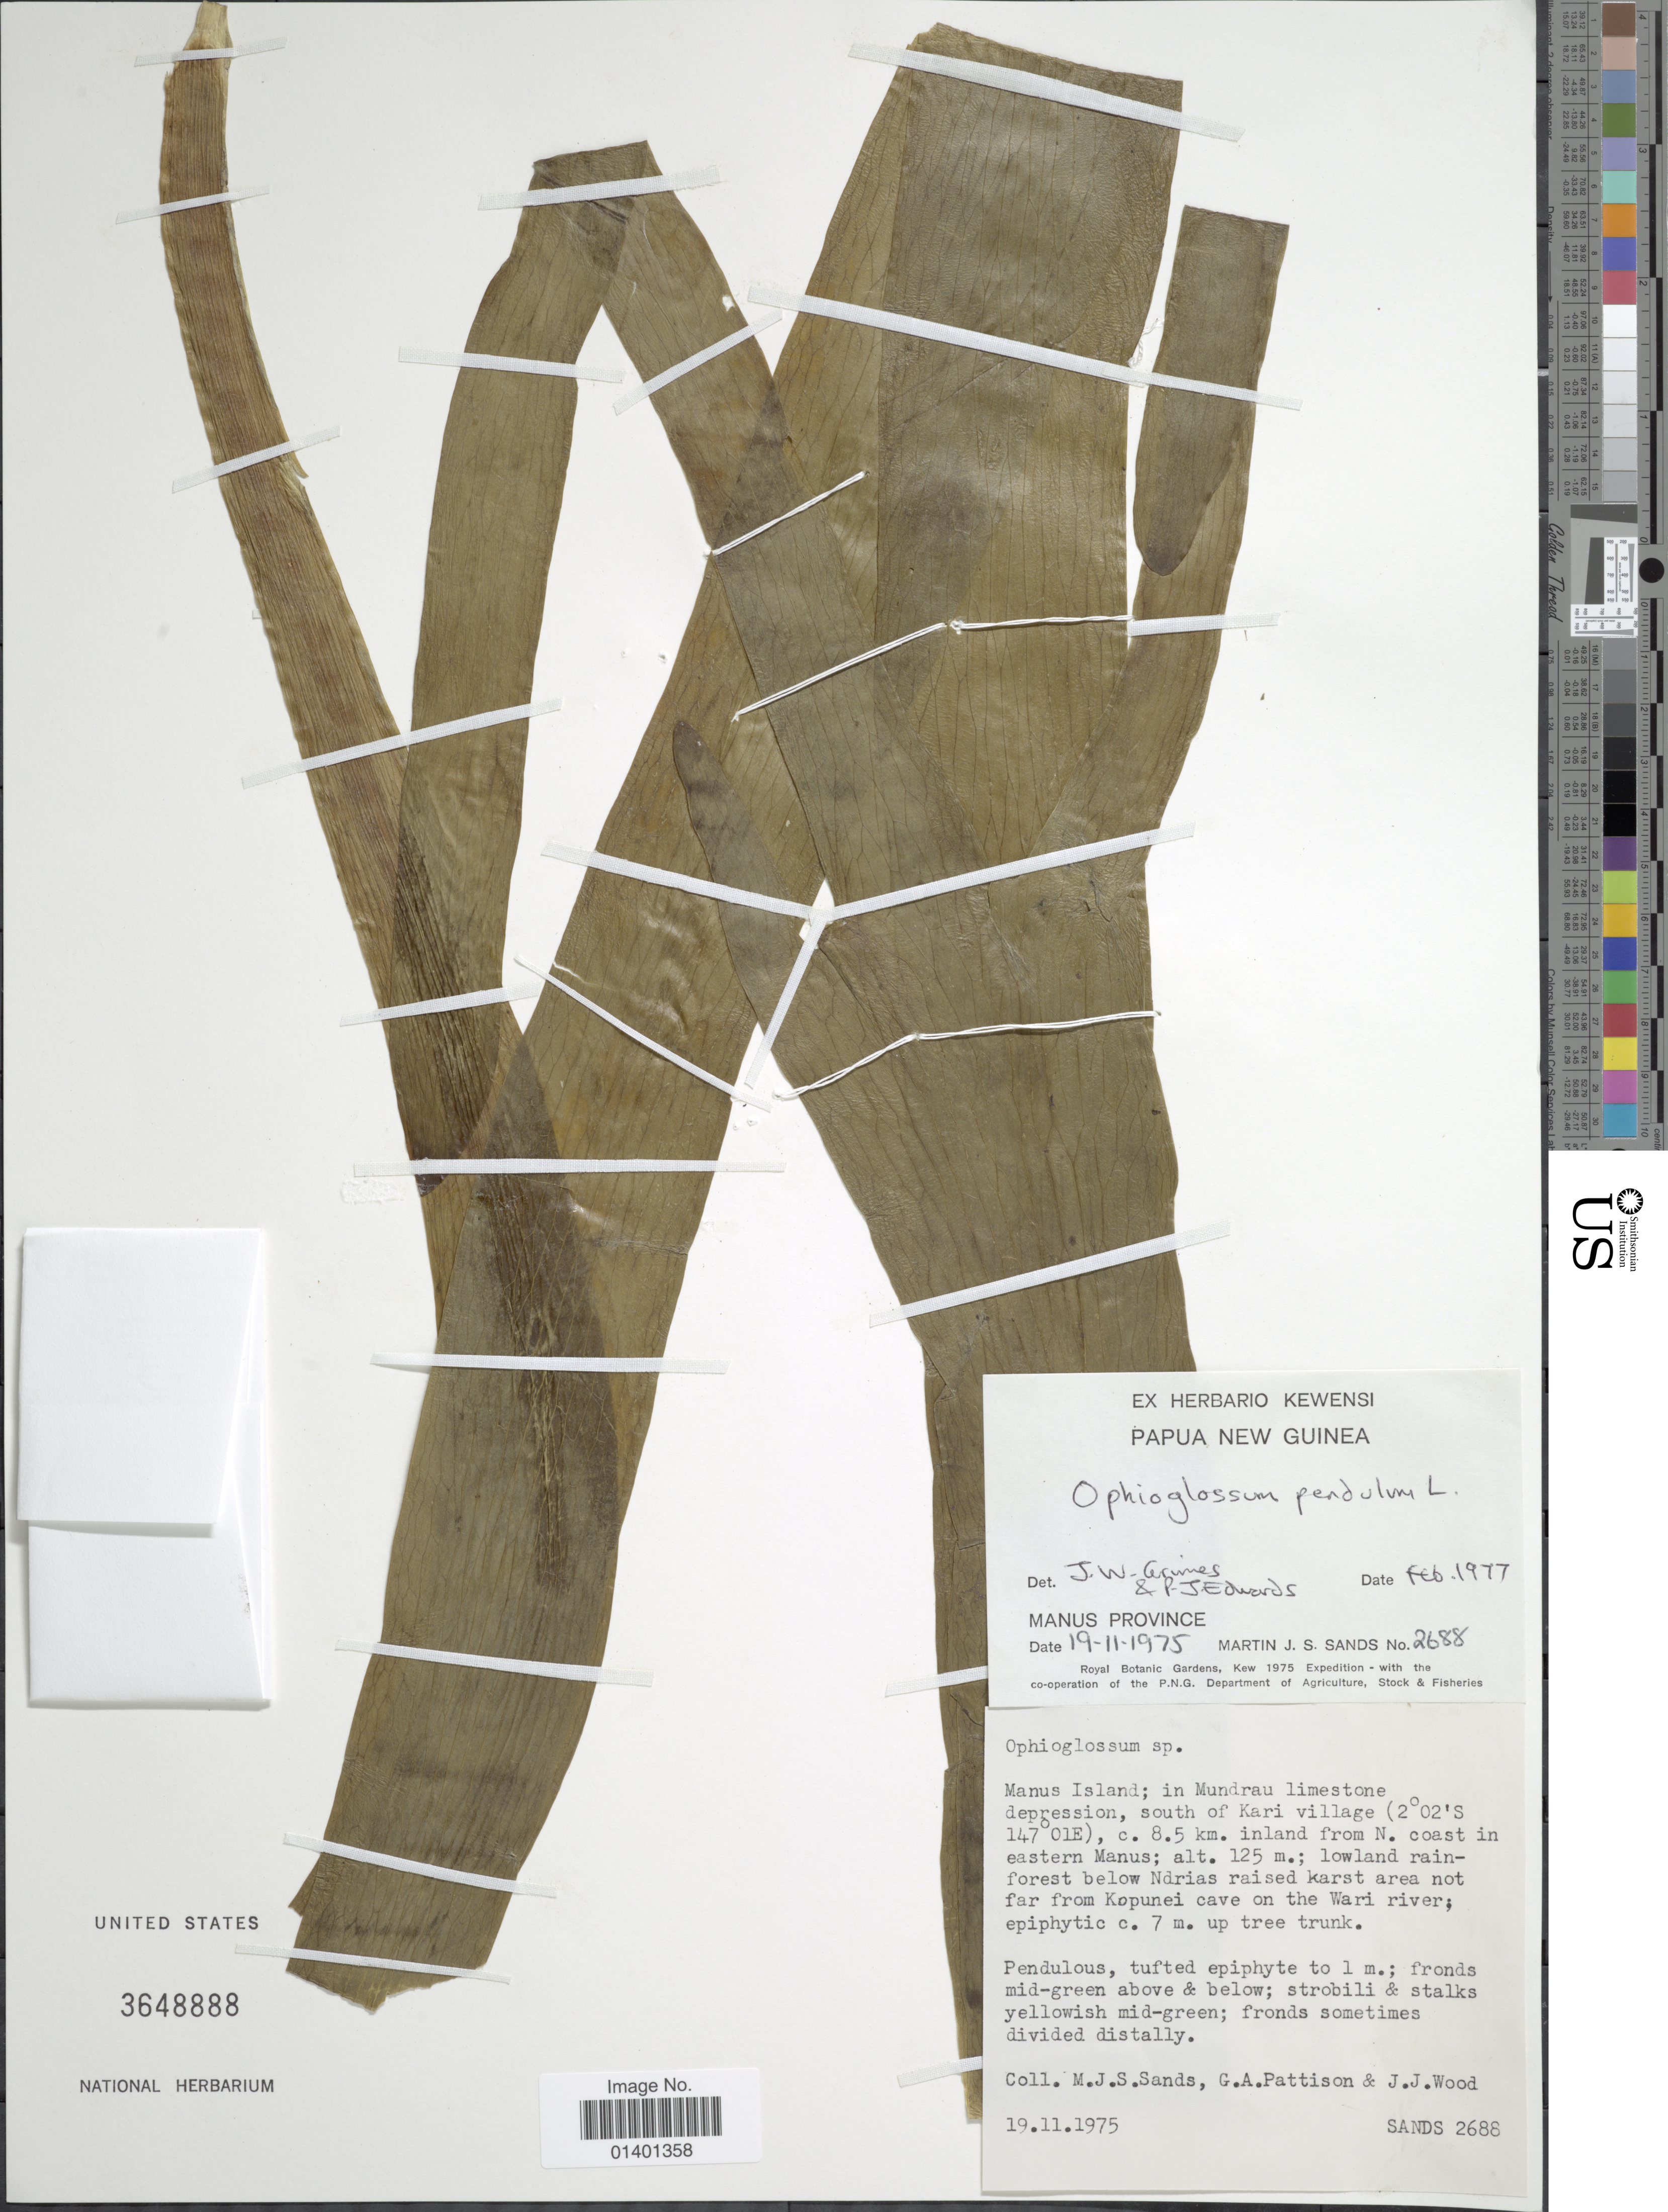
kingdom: Plantae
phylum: Tracheophyta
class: Polypodiopsida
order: Ophioglossales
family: Ophioglossaceae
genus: Ophioglossum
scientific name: Ophioglossum pendulum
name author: L.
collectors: M. Sands, G. Pattison & J. Wood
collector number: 2688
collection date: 1975-11-19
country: Papua New Guinea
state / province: Manus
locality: Manus island; in Mundrau limestone depression, south of Kari village, c. 8.5 km inland from N. coast in eastern Manus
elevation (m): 125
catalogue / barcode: US 3648888